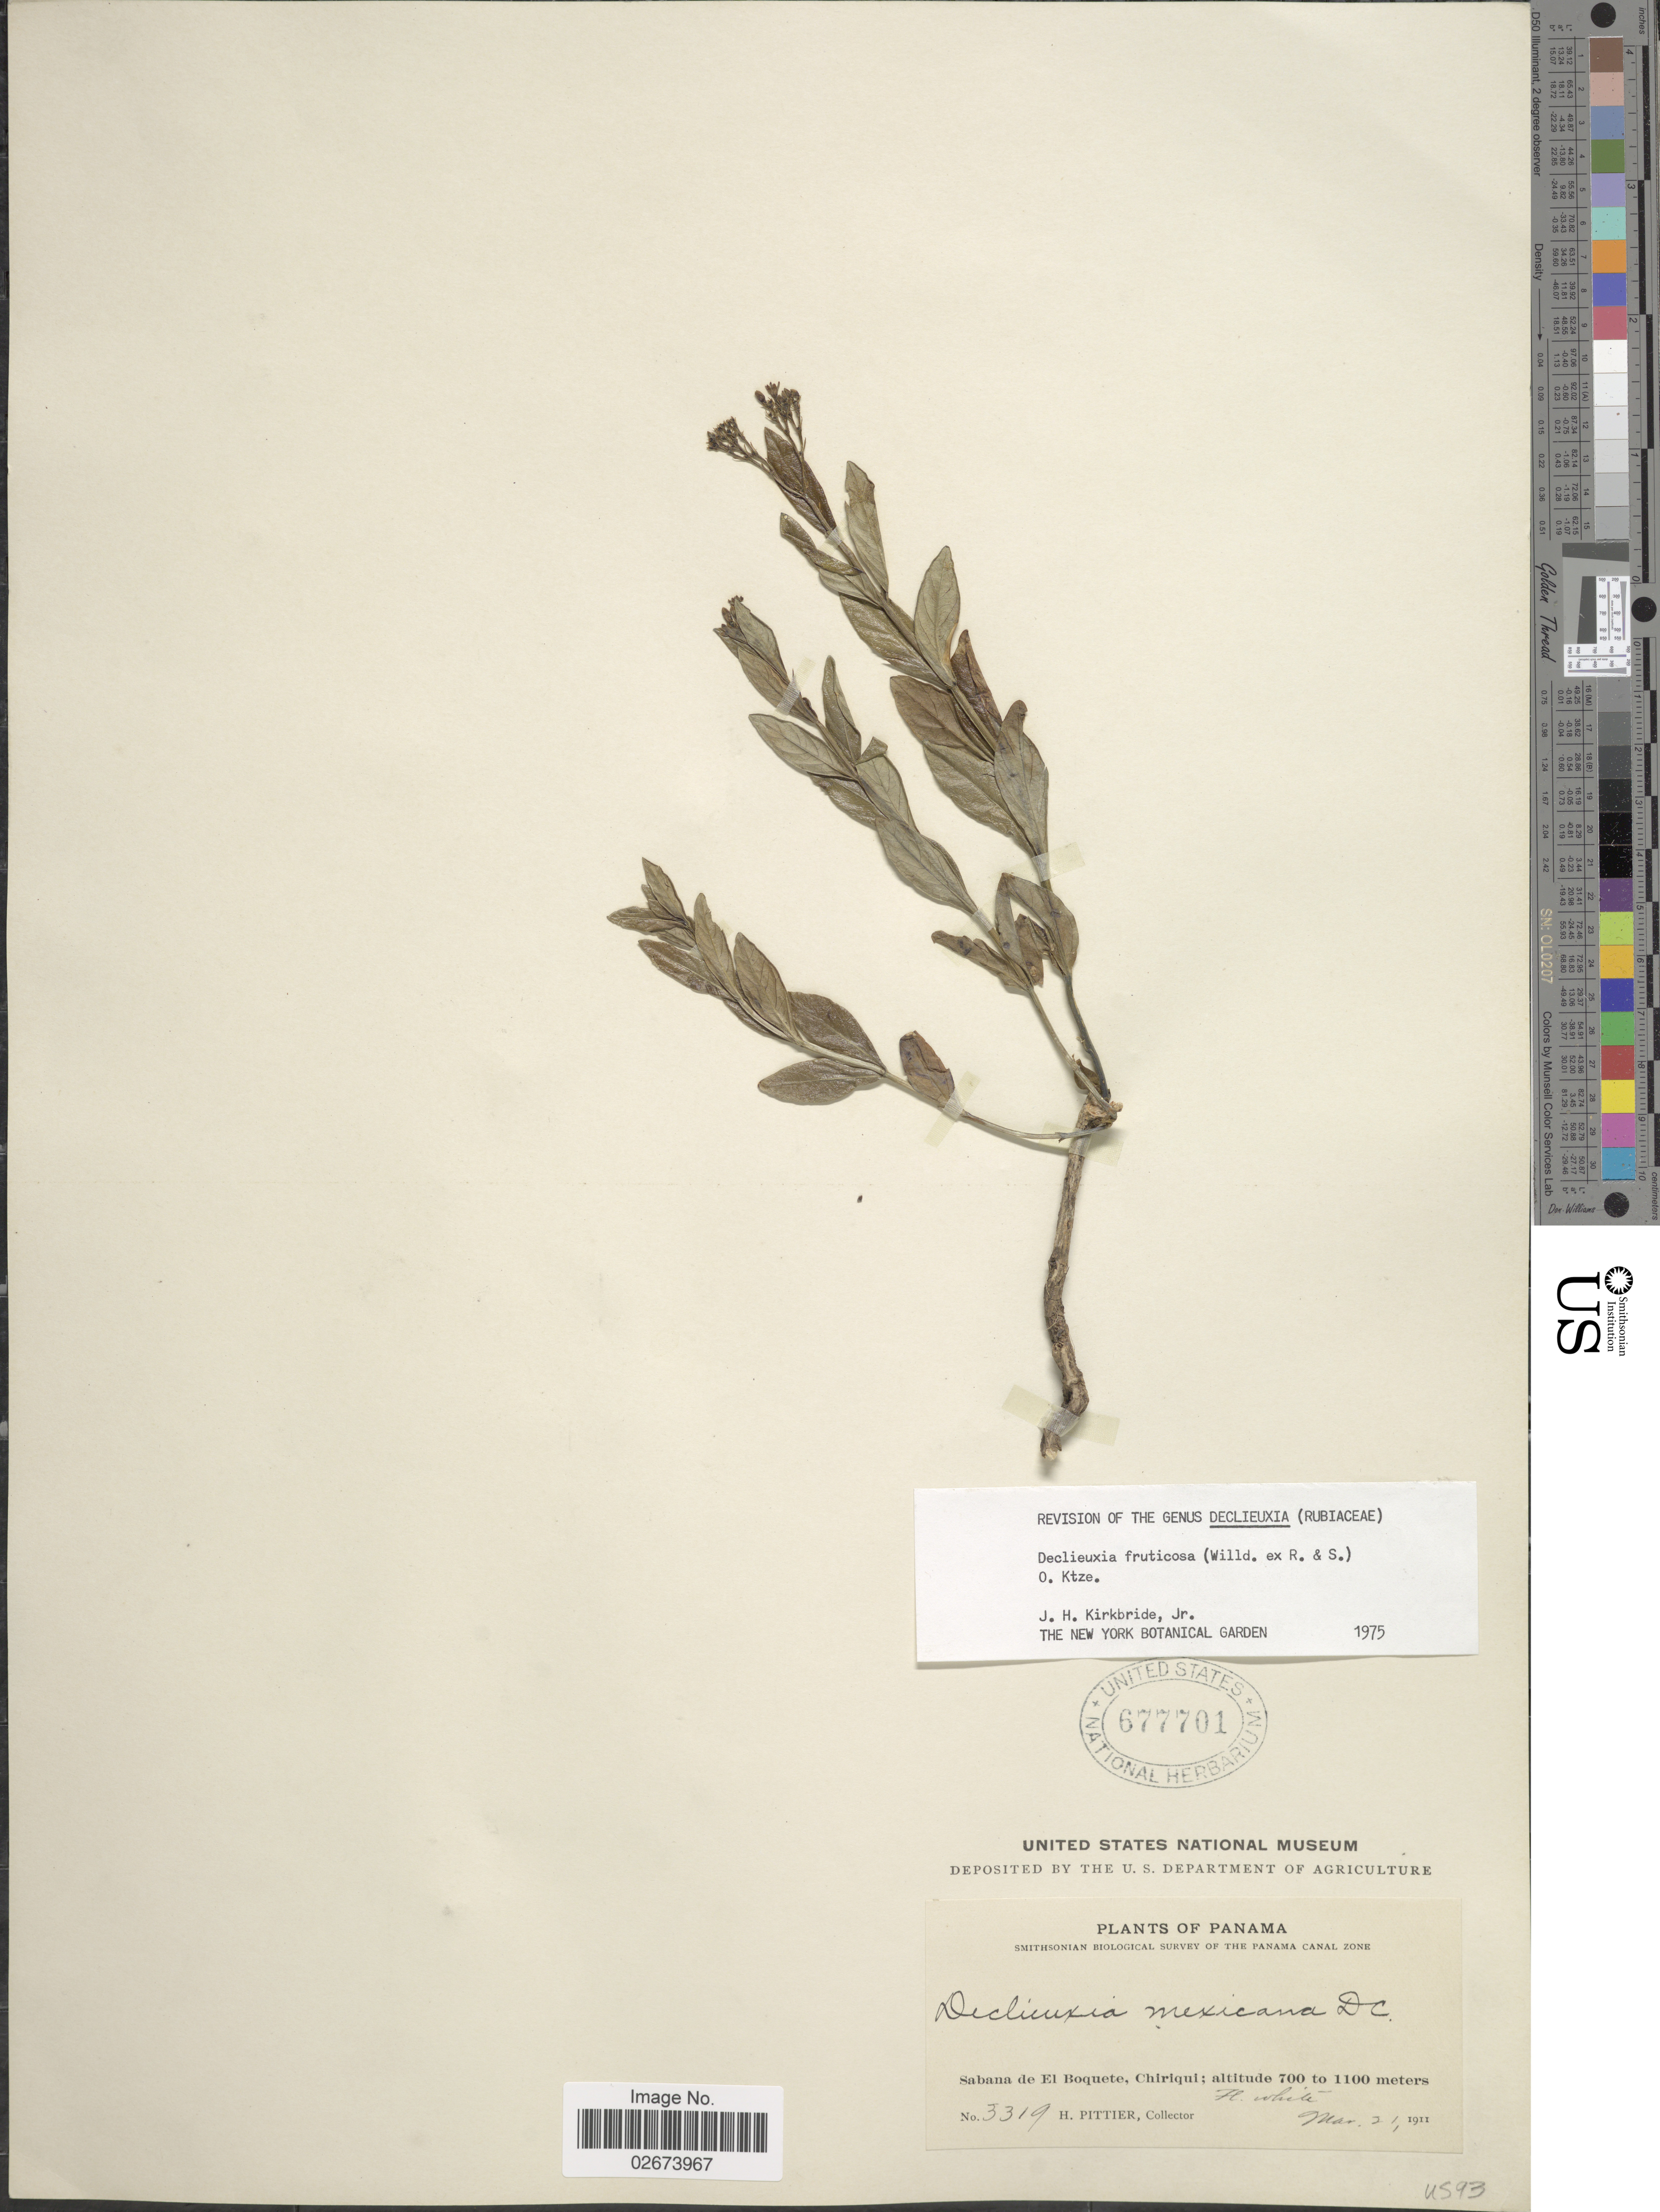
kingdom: Plantae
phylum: Tracheophyta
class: Magnoliopsida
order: Gentianales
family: Rubiaceae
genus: Declieuxia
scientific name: Declieuxia fruticosa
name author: (Willd. ex Roem. & Schult.) Kuntze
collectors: H. F. Pittier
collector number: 3319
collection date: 1911-03-21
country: Panama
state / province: Chiriqui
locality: Panama Canal Zone. Sabana de El Boquete.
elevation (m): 700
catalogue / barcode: US 677701